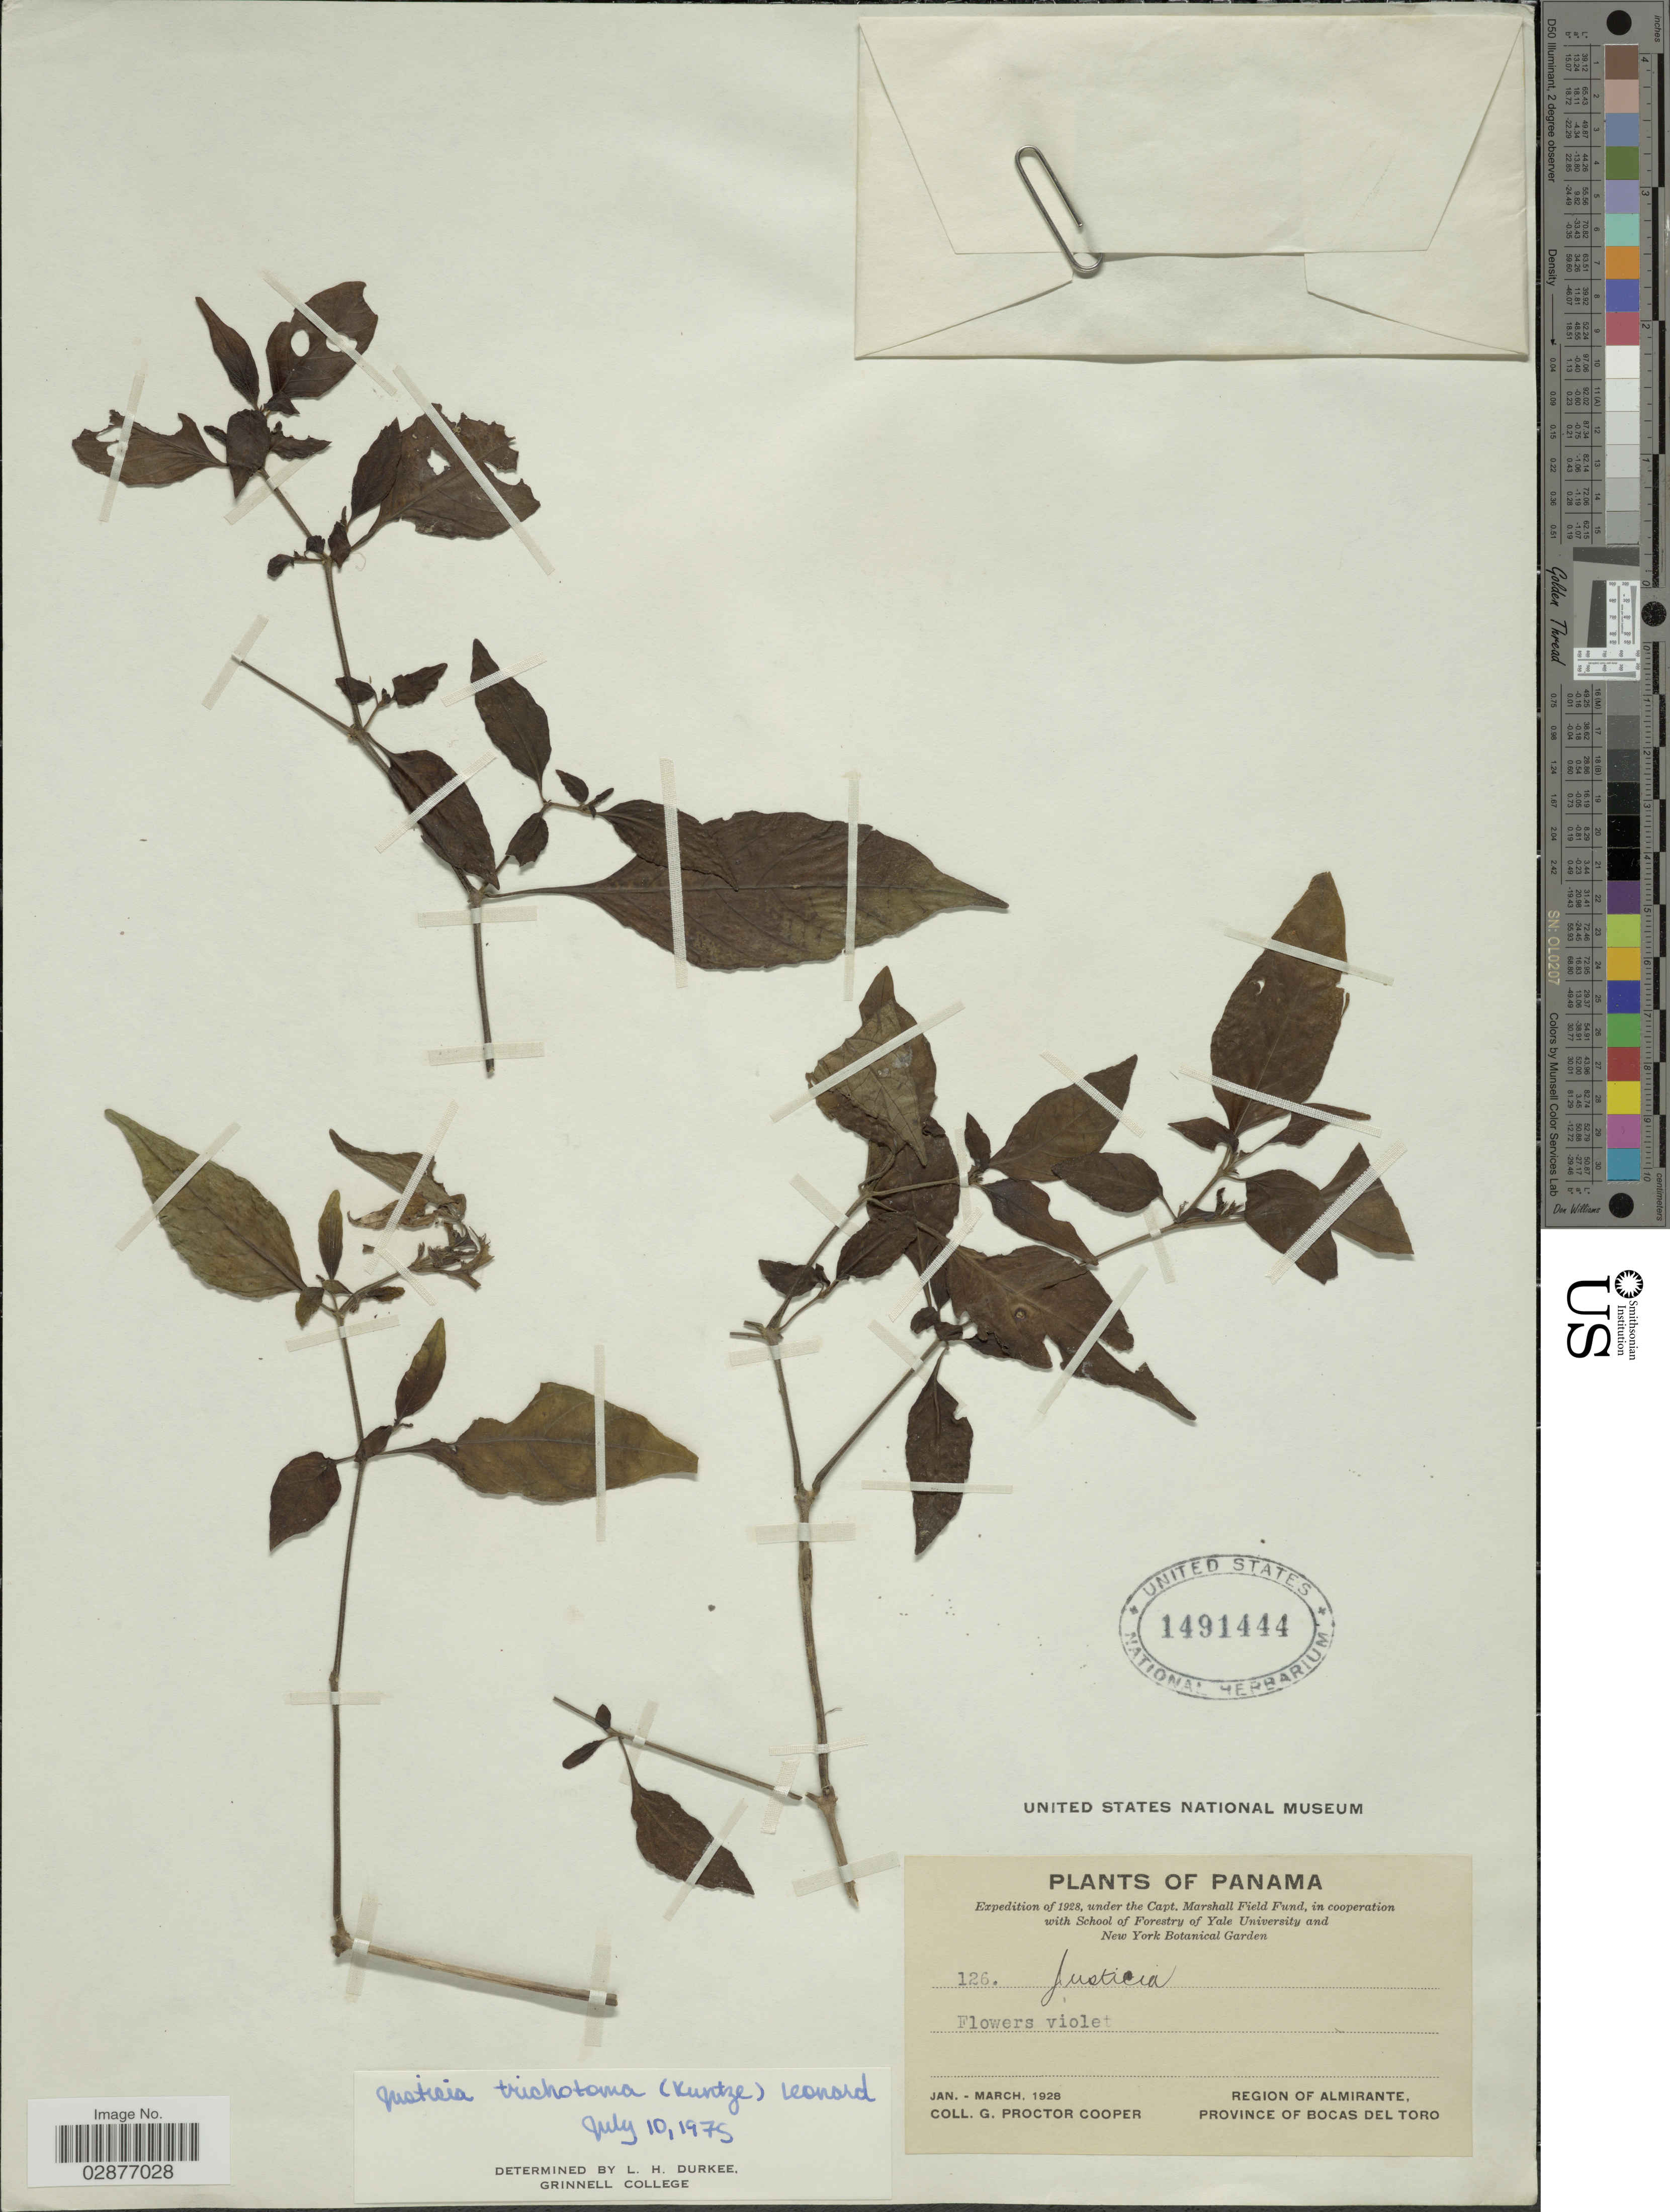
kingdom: Plantae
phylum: Tracheophyta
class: Magnoliopsida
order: Lamiales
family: Acanthaceae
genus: Justicia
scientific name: Justicia trichotoma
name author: (Kuntze) Leonard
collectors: G. Cooper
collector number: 126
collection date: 1928-01/1928-03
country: Panama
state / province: Bocas del Toro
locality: Region of Almirante.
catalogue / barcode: US 1491444